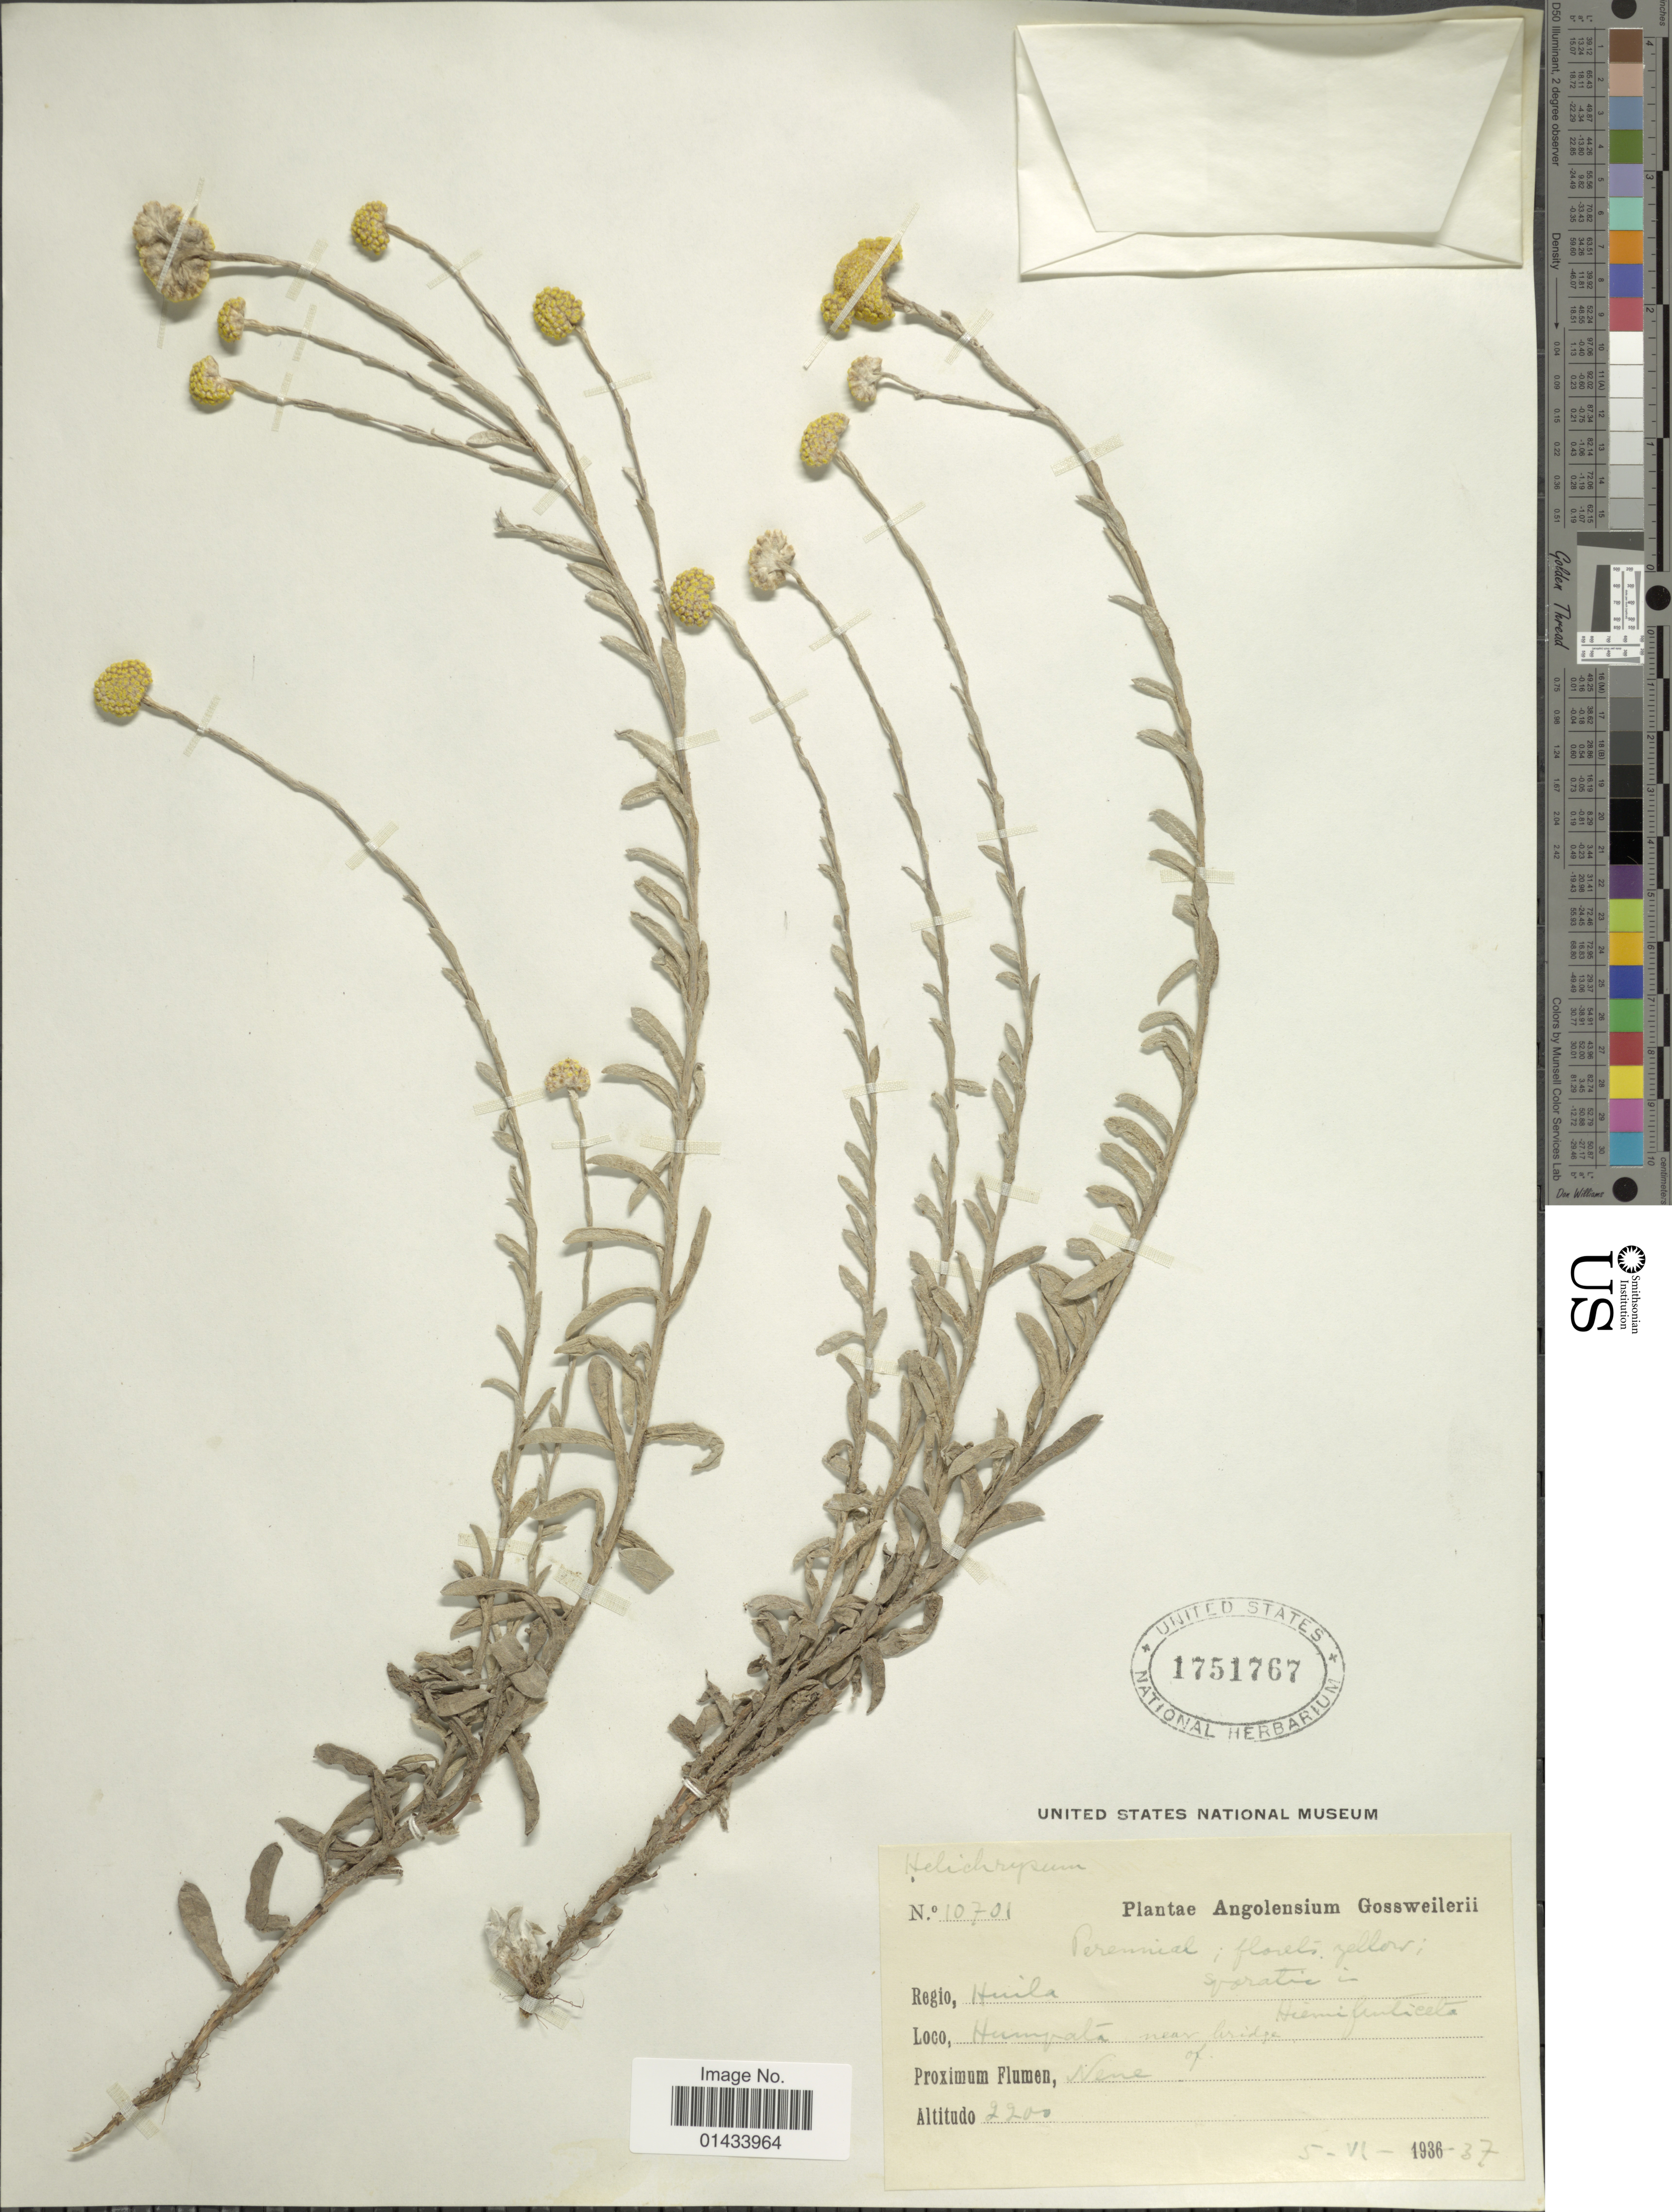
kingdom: Plantae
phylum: Tracheophyta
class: Magnoliopsida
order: Asterales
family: Asteraceae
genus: Helichrysum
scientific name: Helichrysum sp.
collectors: -. Gossweiler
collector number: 10701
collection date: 1936-06-05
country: Angola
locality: Regio Huila, Humpatá near bridge.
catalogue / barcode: US 1751767